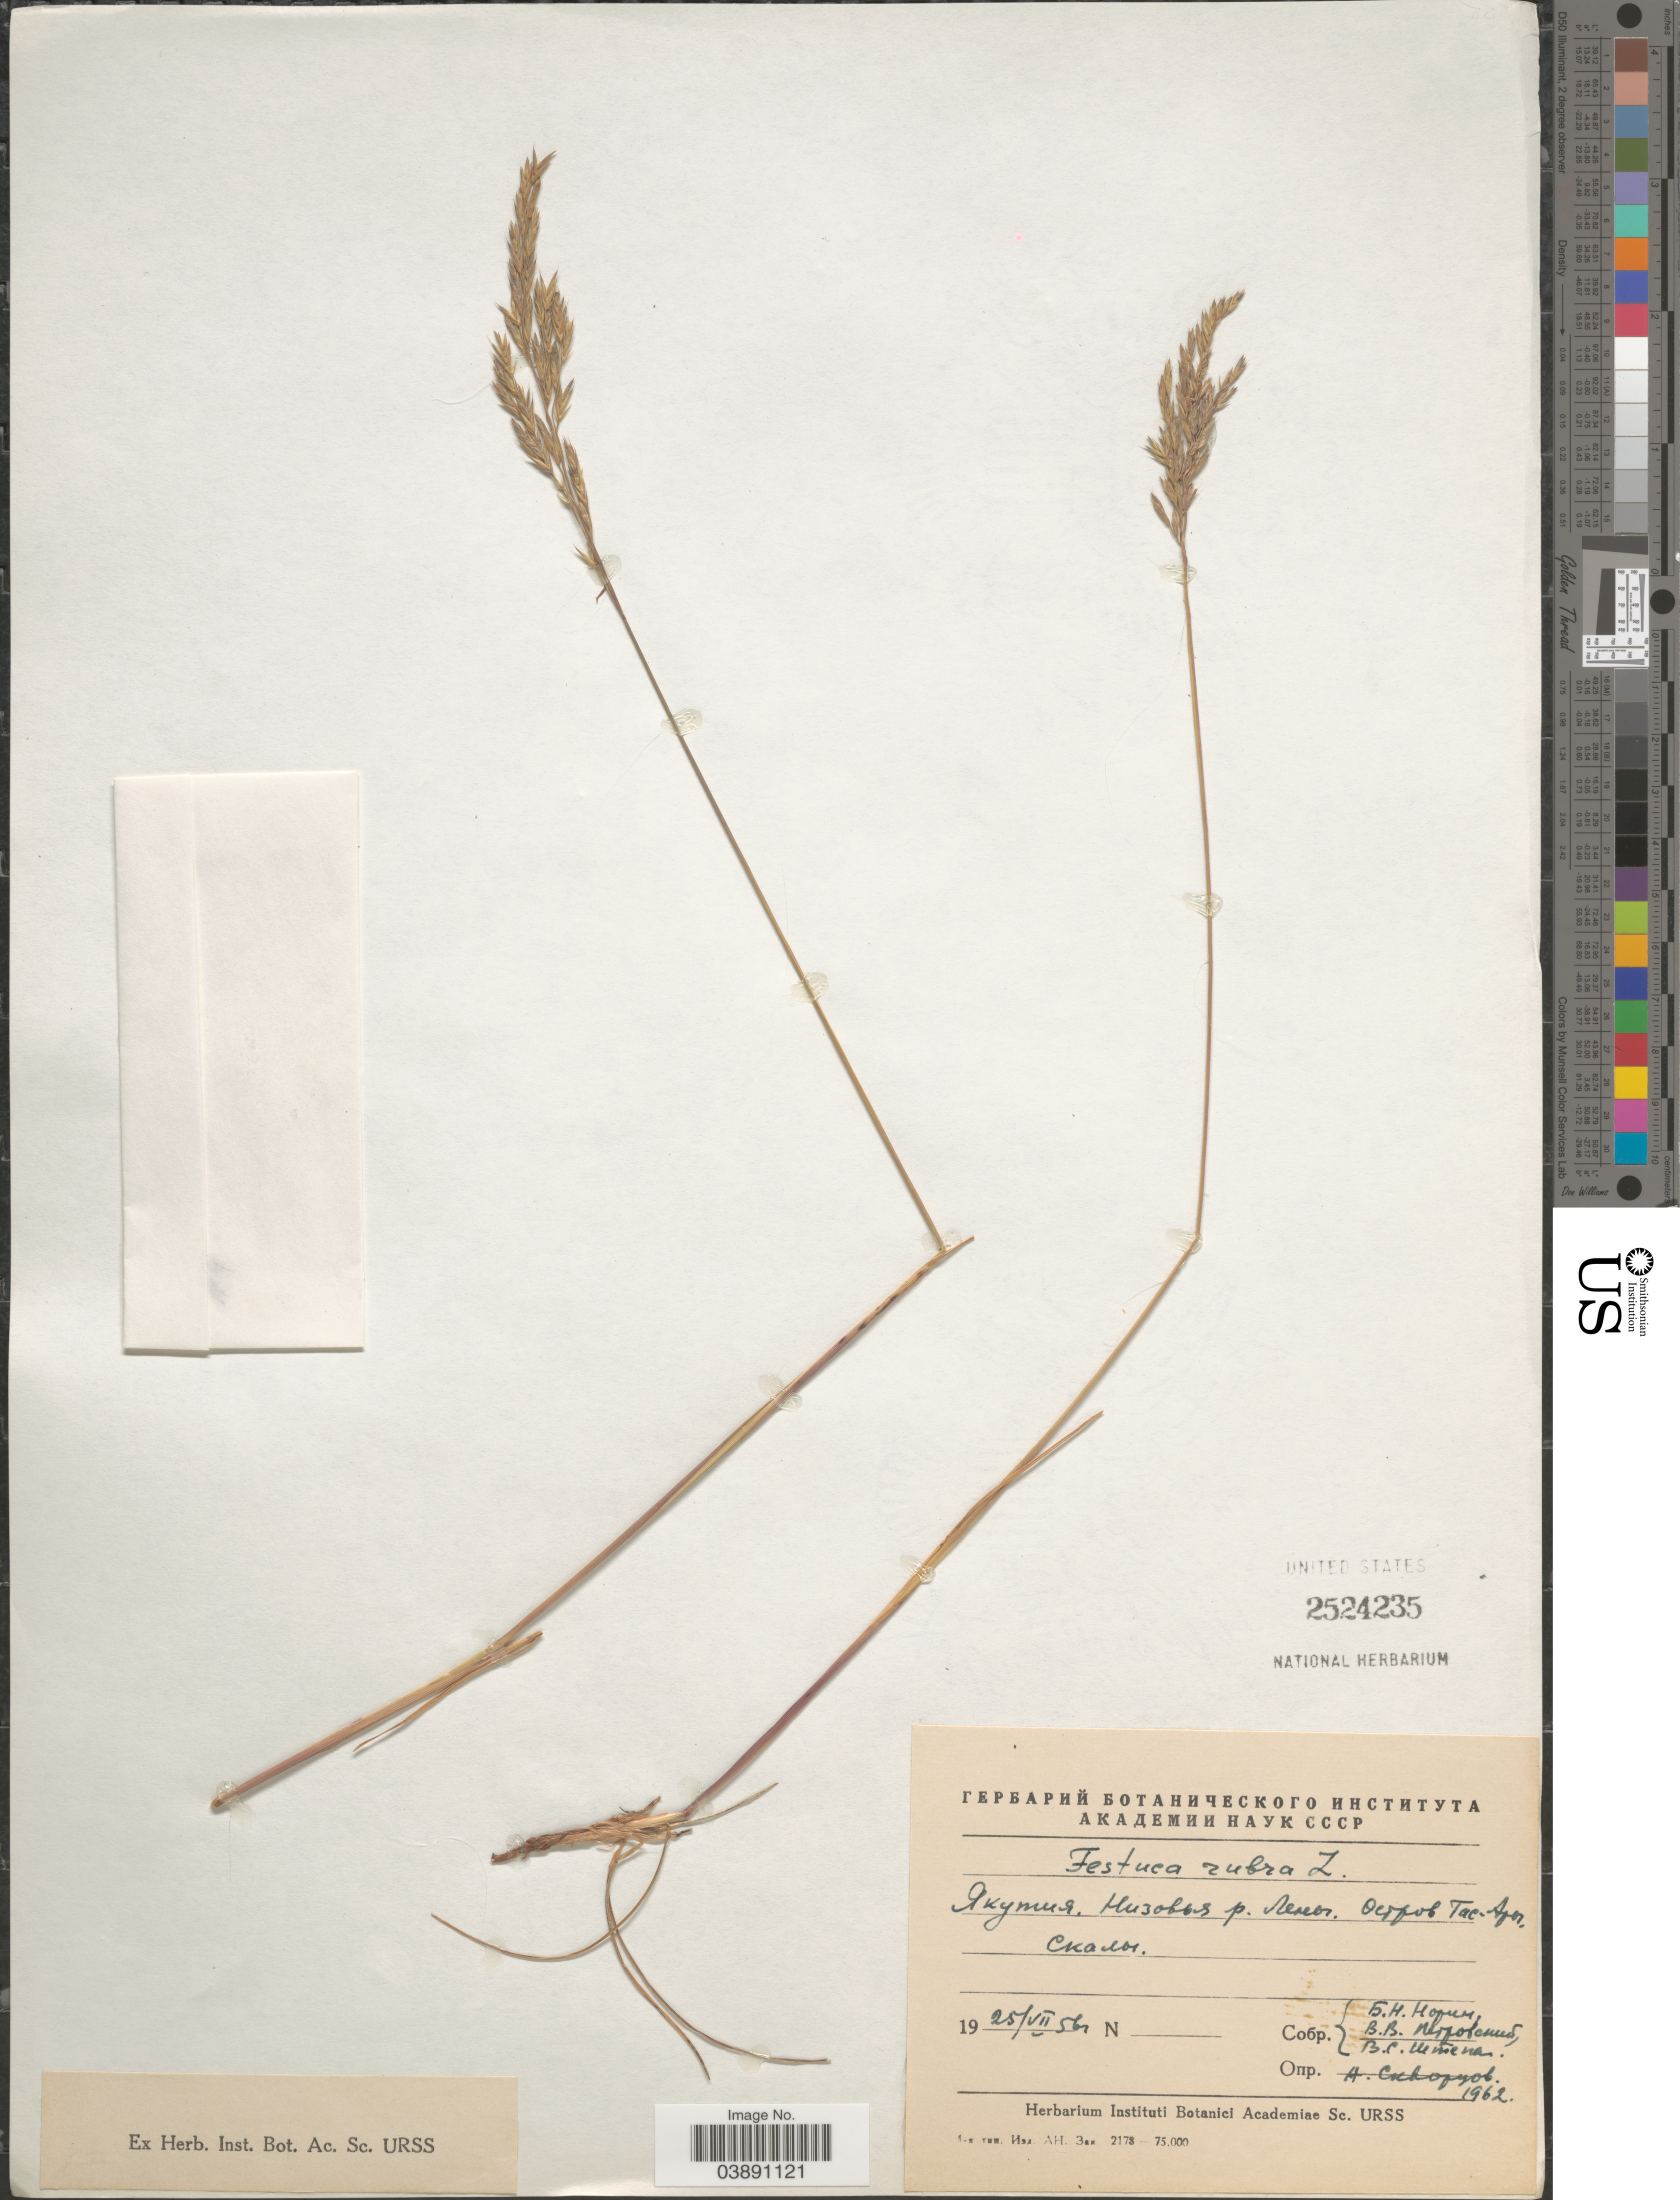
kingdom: Plantae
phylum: Tracheophyta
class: Liliopsida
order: Poales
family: Poaceae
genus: Festuca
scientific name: Festuca rubra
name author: L.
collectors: B. Norin, V. Petrovskiy & V. Shtepa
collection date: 1956-07-25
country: Russian Federation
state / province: Sakha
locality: River Lena, Tas-Ary Island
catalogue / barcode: US 2524235